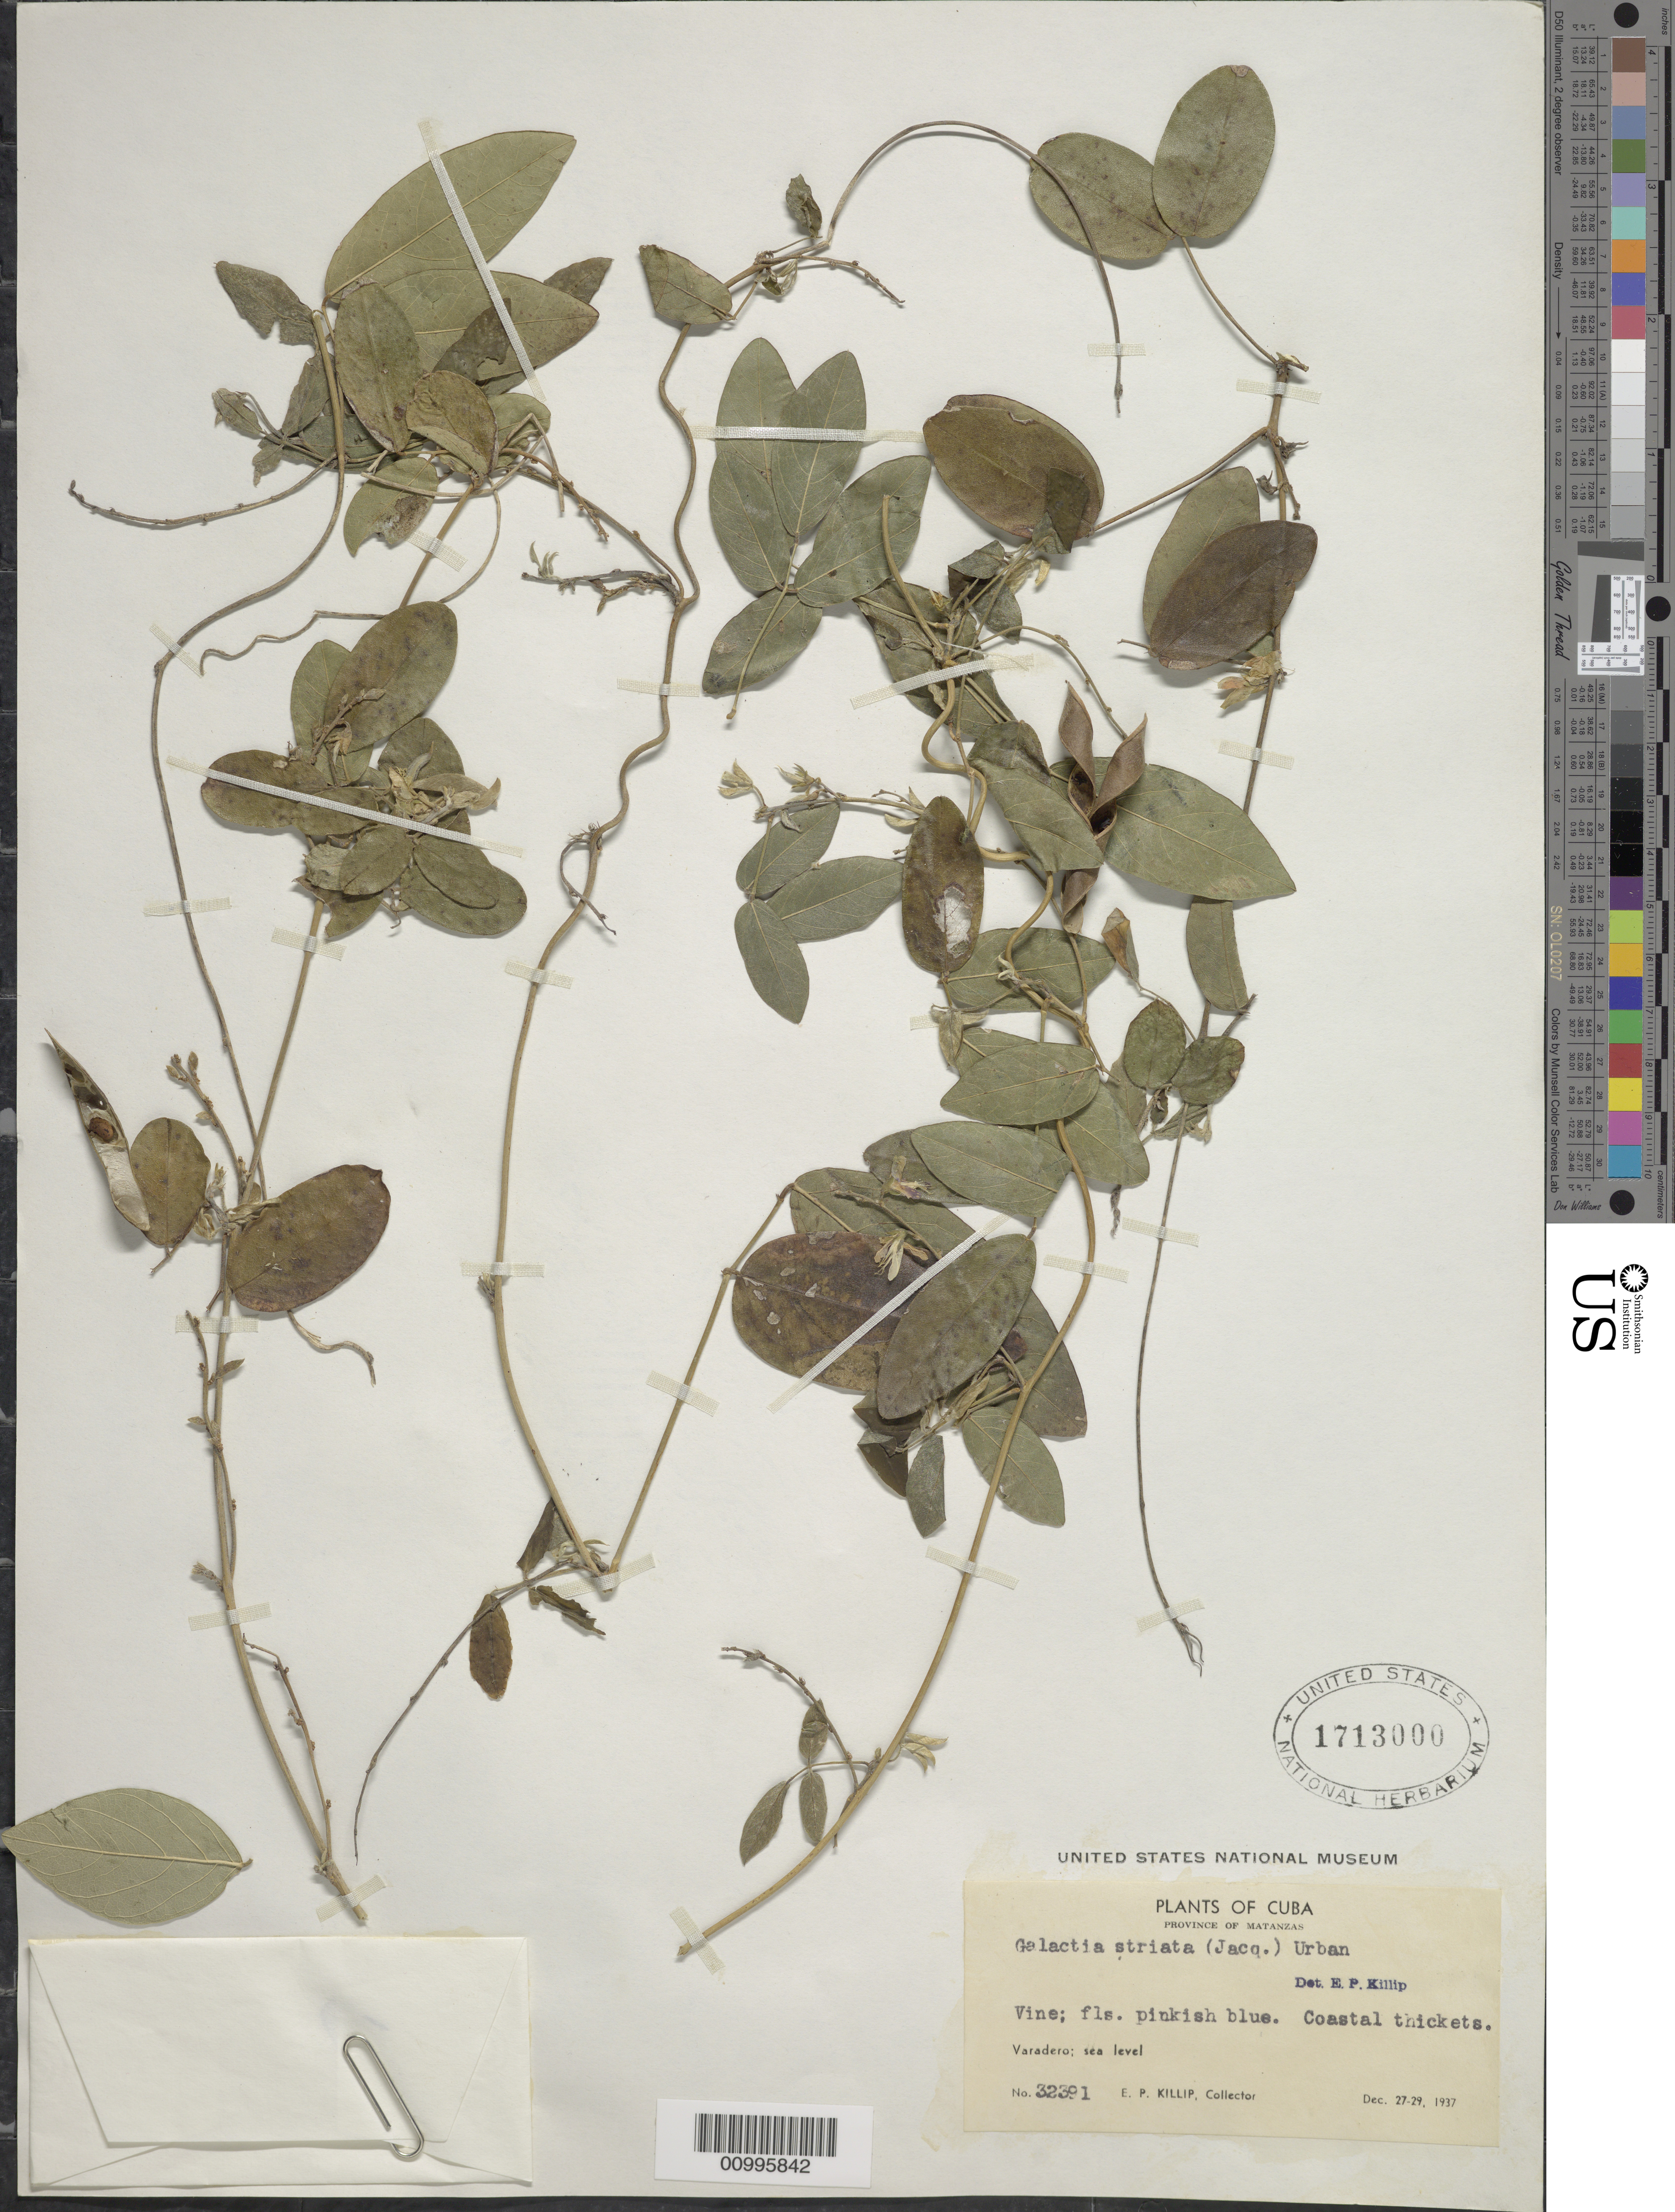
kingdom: Plantae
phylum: Tracheophyta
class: Magnoliopsida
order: Fabales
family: Fabaceae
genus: Galactia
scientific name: Galactia striata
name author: (Jacq.) Urb.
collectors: E. P. Killip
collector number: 32391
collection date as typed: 27 Dec 1937 to 29 Dec 1937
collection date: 1937-12-27/1937-12-29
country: Cuba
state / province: Matanzas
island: Cuba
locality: Matanzas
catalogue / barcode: US 1713000